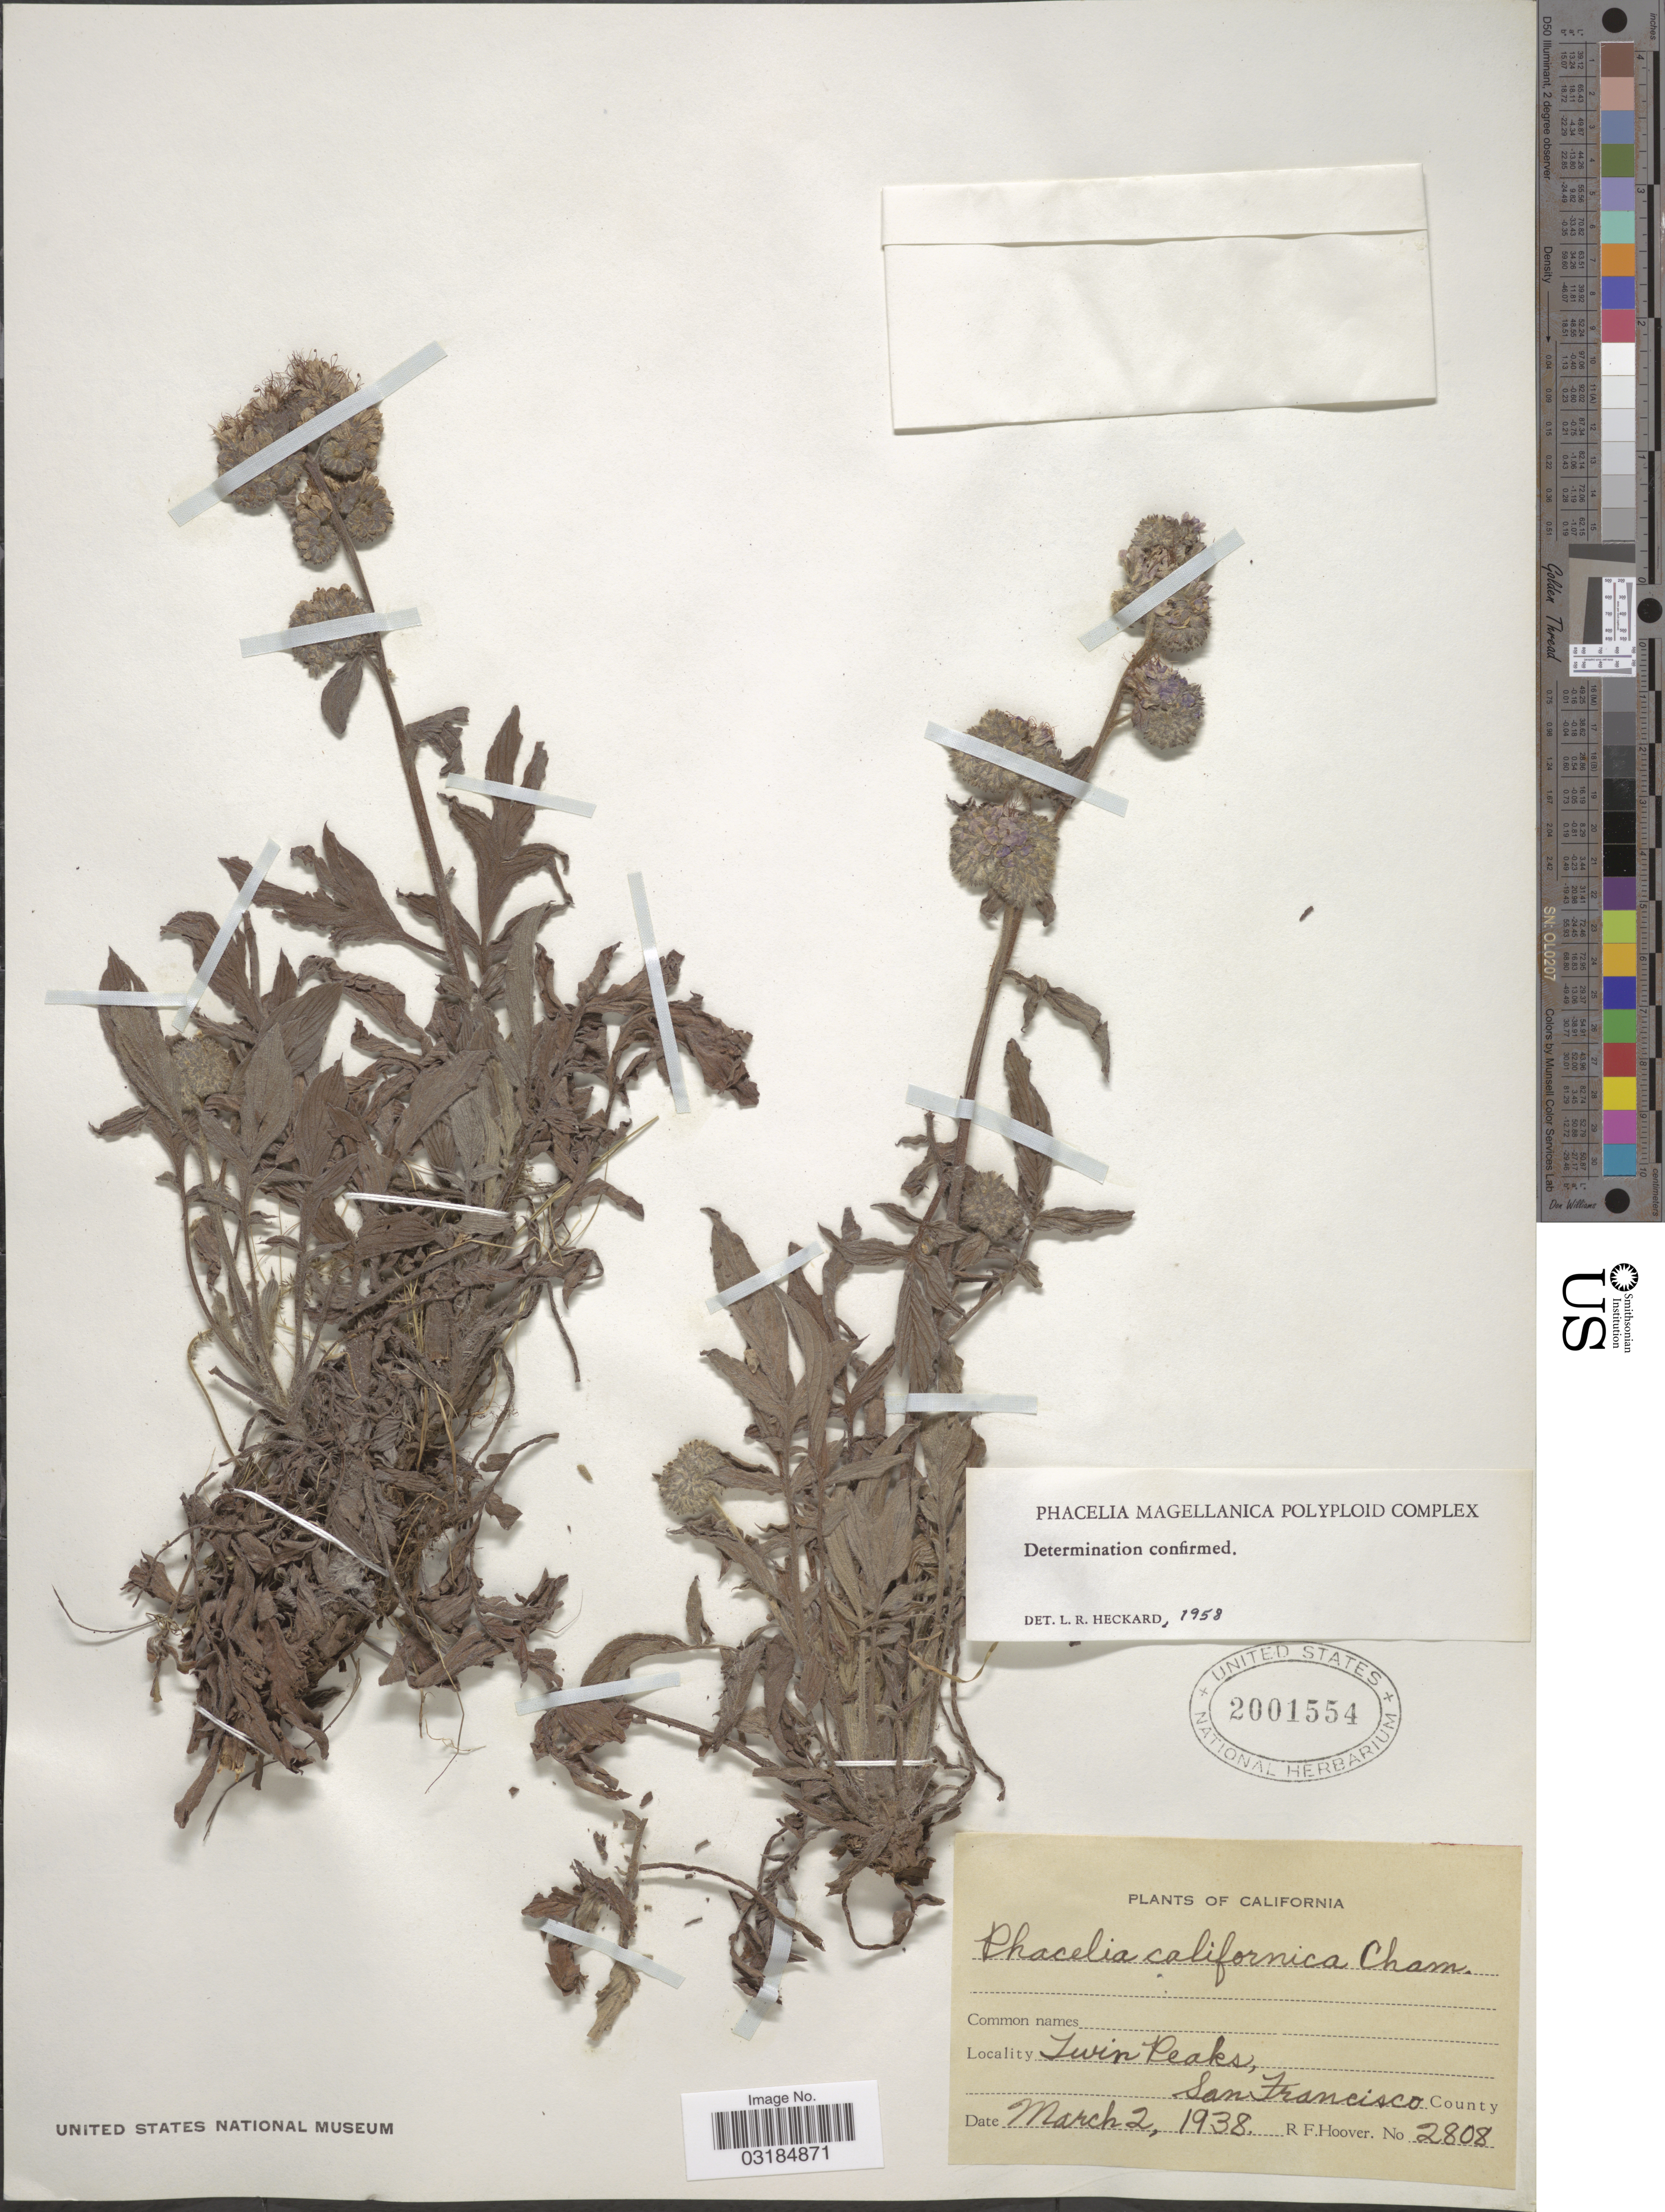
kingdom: Plantae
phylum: Tracheophyta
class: Magnoliopsida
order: Boraginales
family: Hydrophyllaceae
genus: Phacelia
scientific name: Phacelia californica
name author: Cham.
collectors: R. F. Hoover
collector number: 2808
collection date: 1938-03-02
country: United States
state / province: California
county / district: San Francisco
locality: Twin Peaks, San Francisco County.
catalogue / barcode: US 2001554